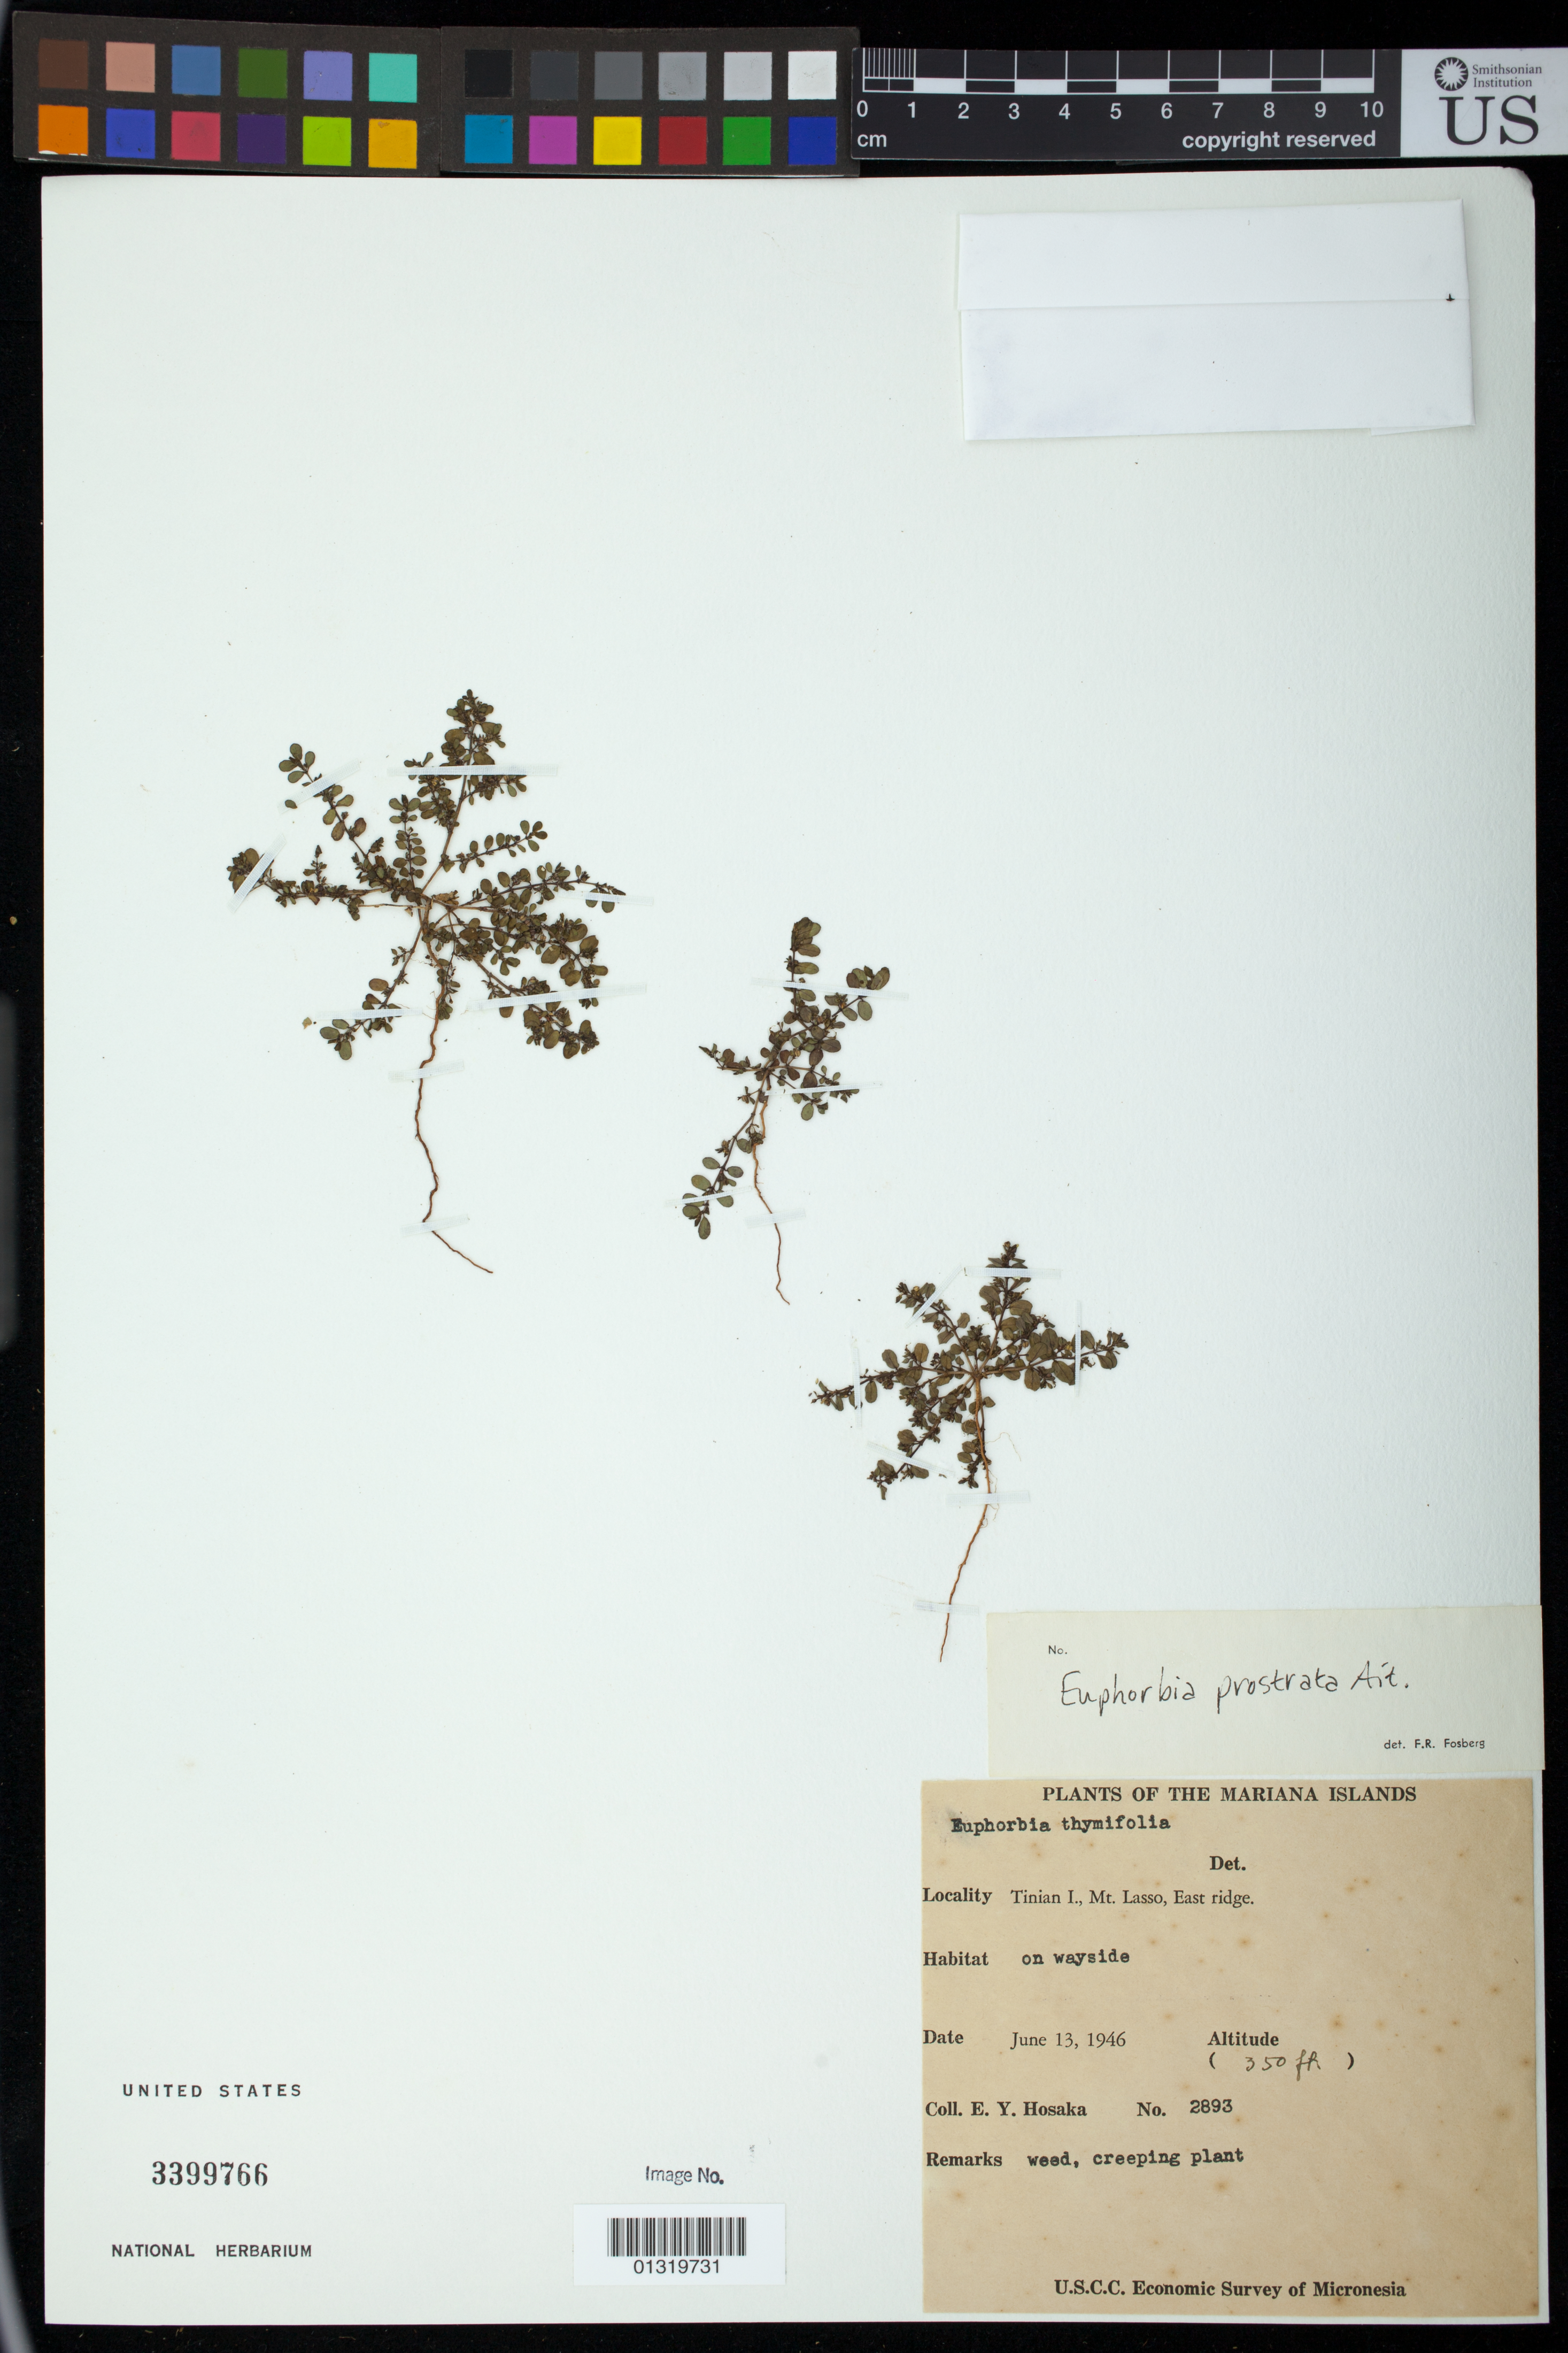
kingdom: Plantae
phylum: Tracheophyta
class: Magnoliopsida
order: Malpighiales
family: Euphorbiaceae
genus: Euphorbia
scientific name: Euphorbia prostrata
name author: Aiton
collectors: E. Y. Hosaka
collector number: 2893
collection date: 1946-06-13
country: Northern Mariana Islands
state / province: Tinian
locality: Mt. Lasso, East ridge.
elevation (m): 107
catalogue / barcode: US 3399766